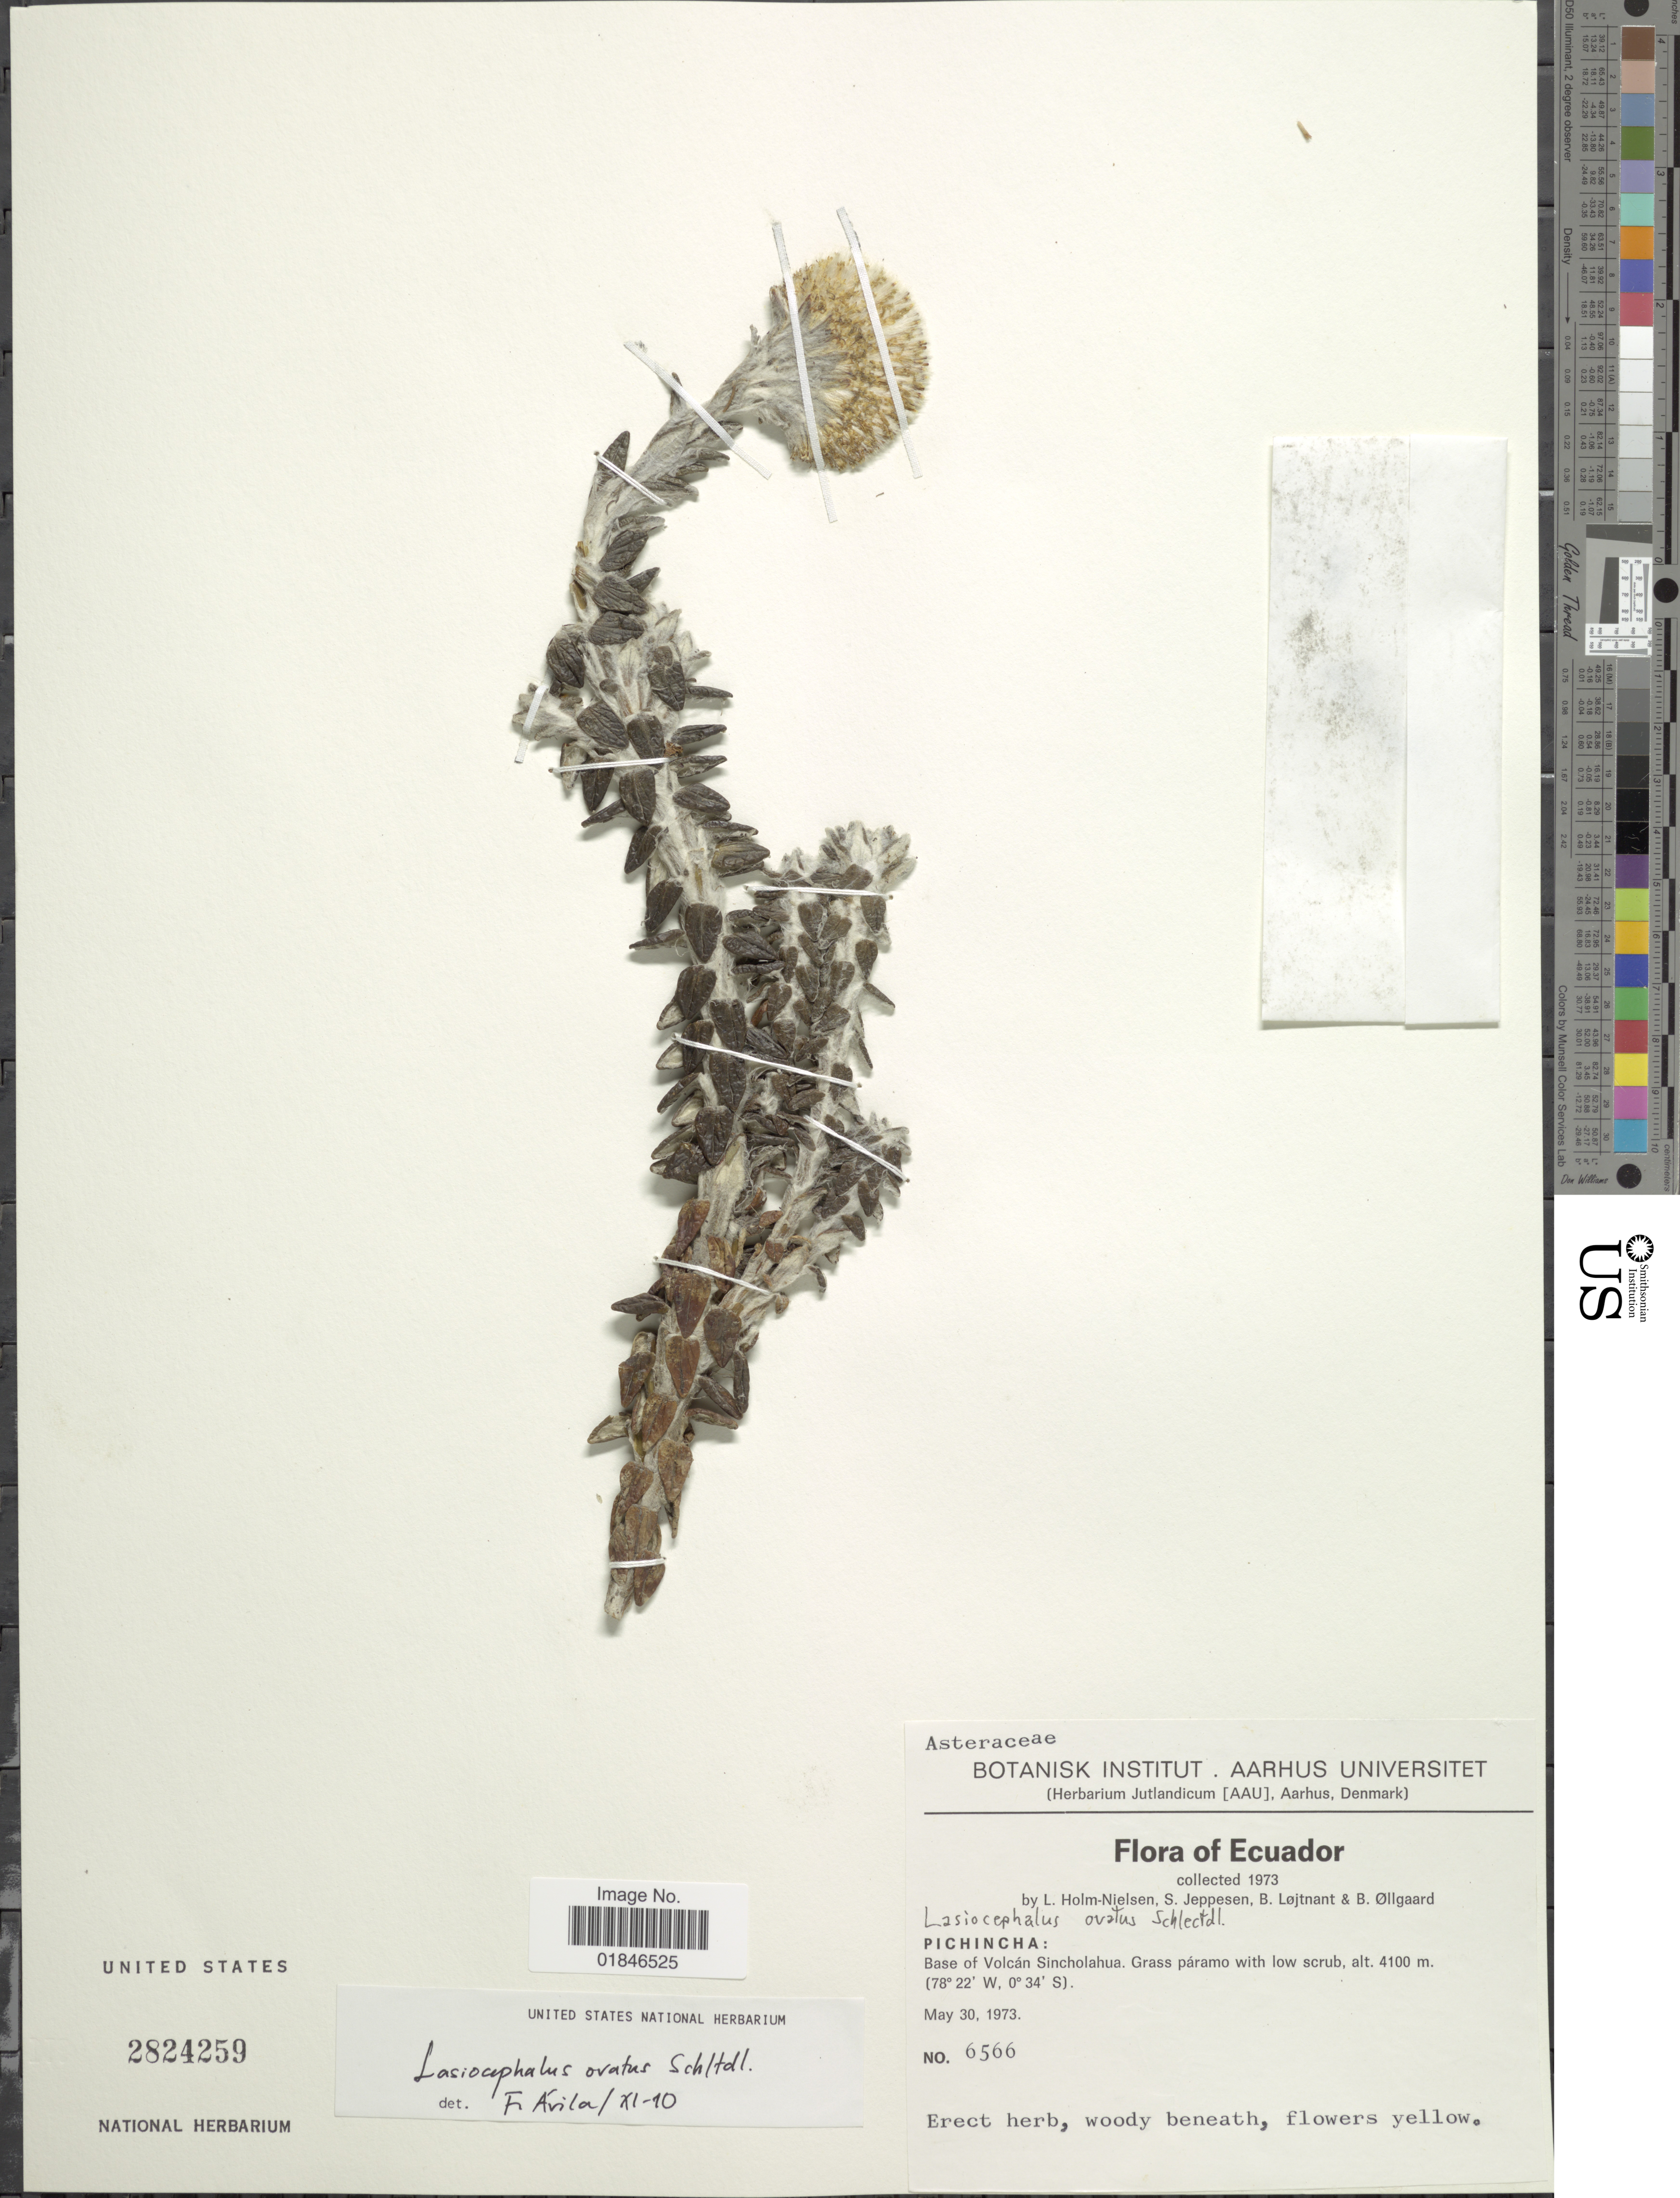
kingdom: Plantae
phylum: Tracheophyta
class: Magnoliopsida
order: Asterales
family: Asteraceae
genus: Senecio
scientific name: Senecio superandinus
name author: Cuatrec.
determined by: Salomon, Luciana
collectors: L. B. Holm-Nielsen, S. Jeppesen, B. Löjtnant & B. Øllgaard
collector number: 6566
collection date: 1973-05-30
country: Ecuador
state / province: Pichincha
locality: Pichincha: Base of Volcan Sicholahua.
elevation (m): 4100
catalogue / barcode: US 2824259